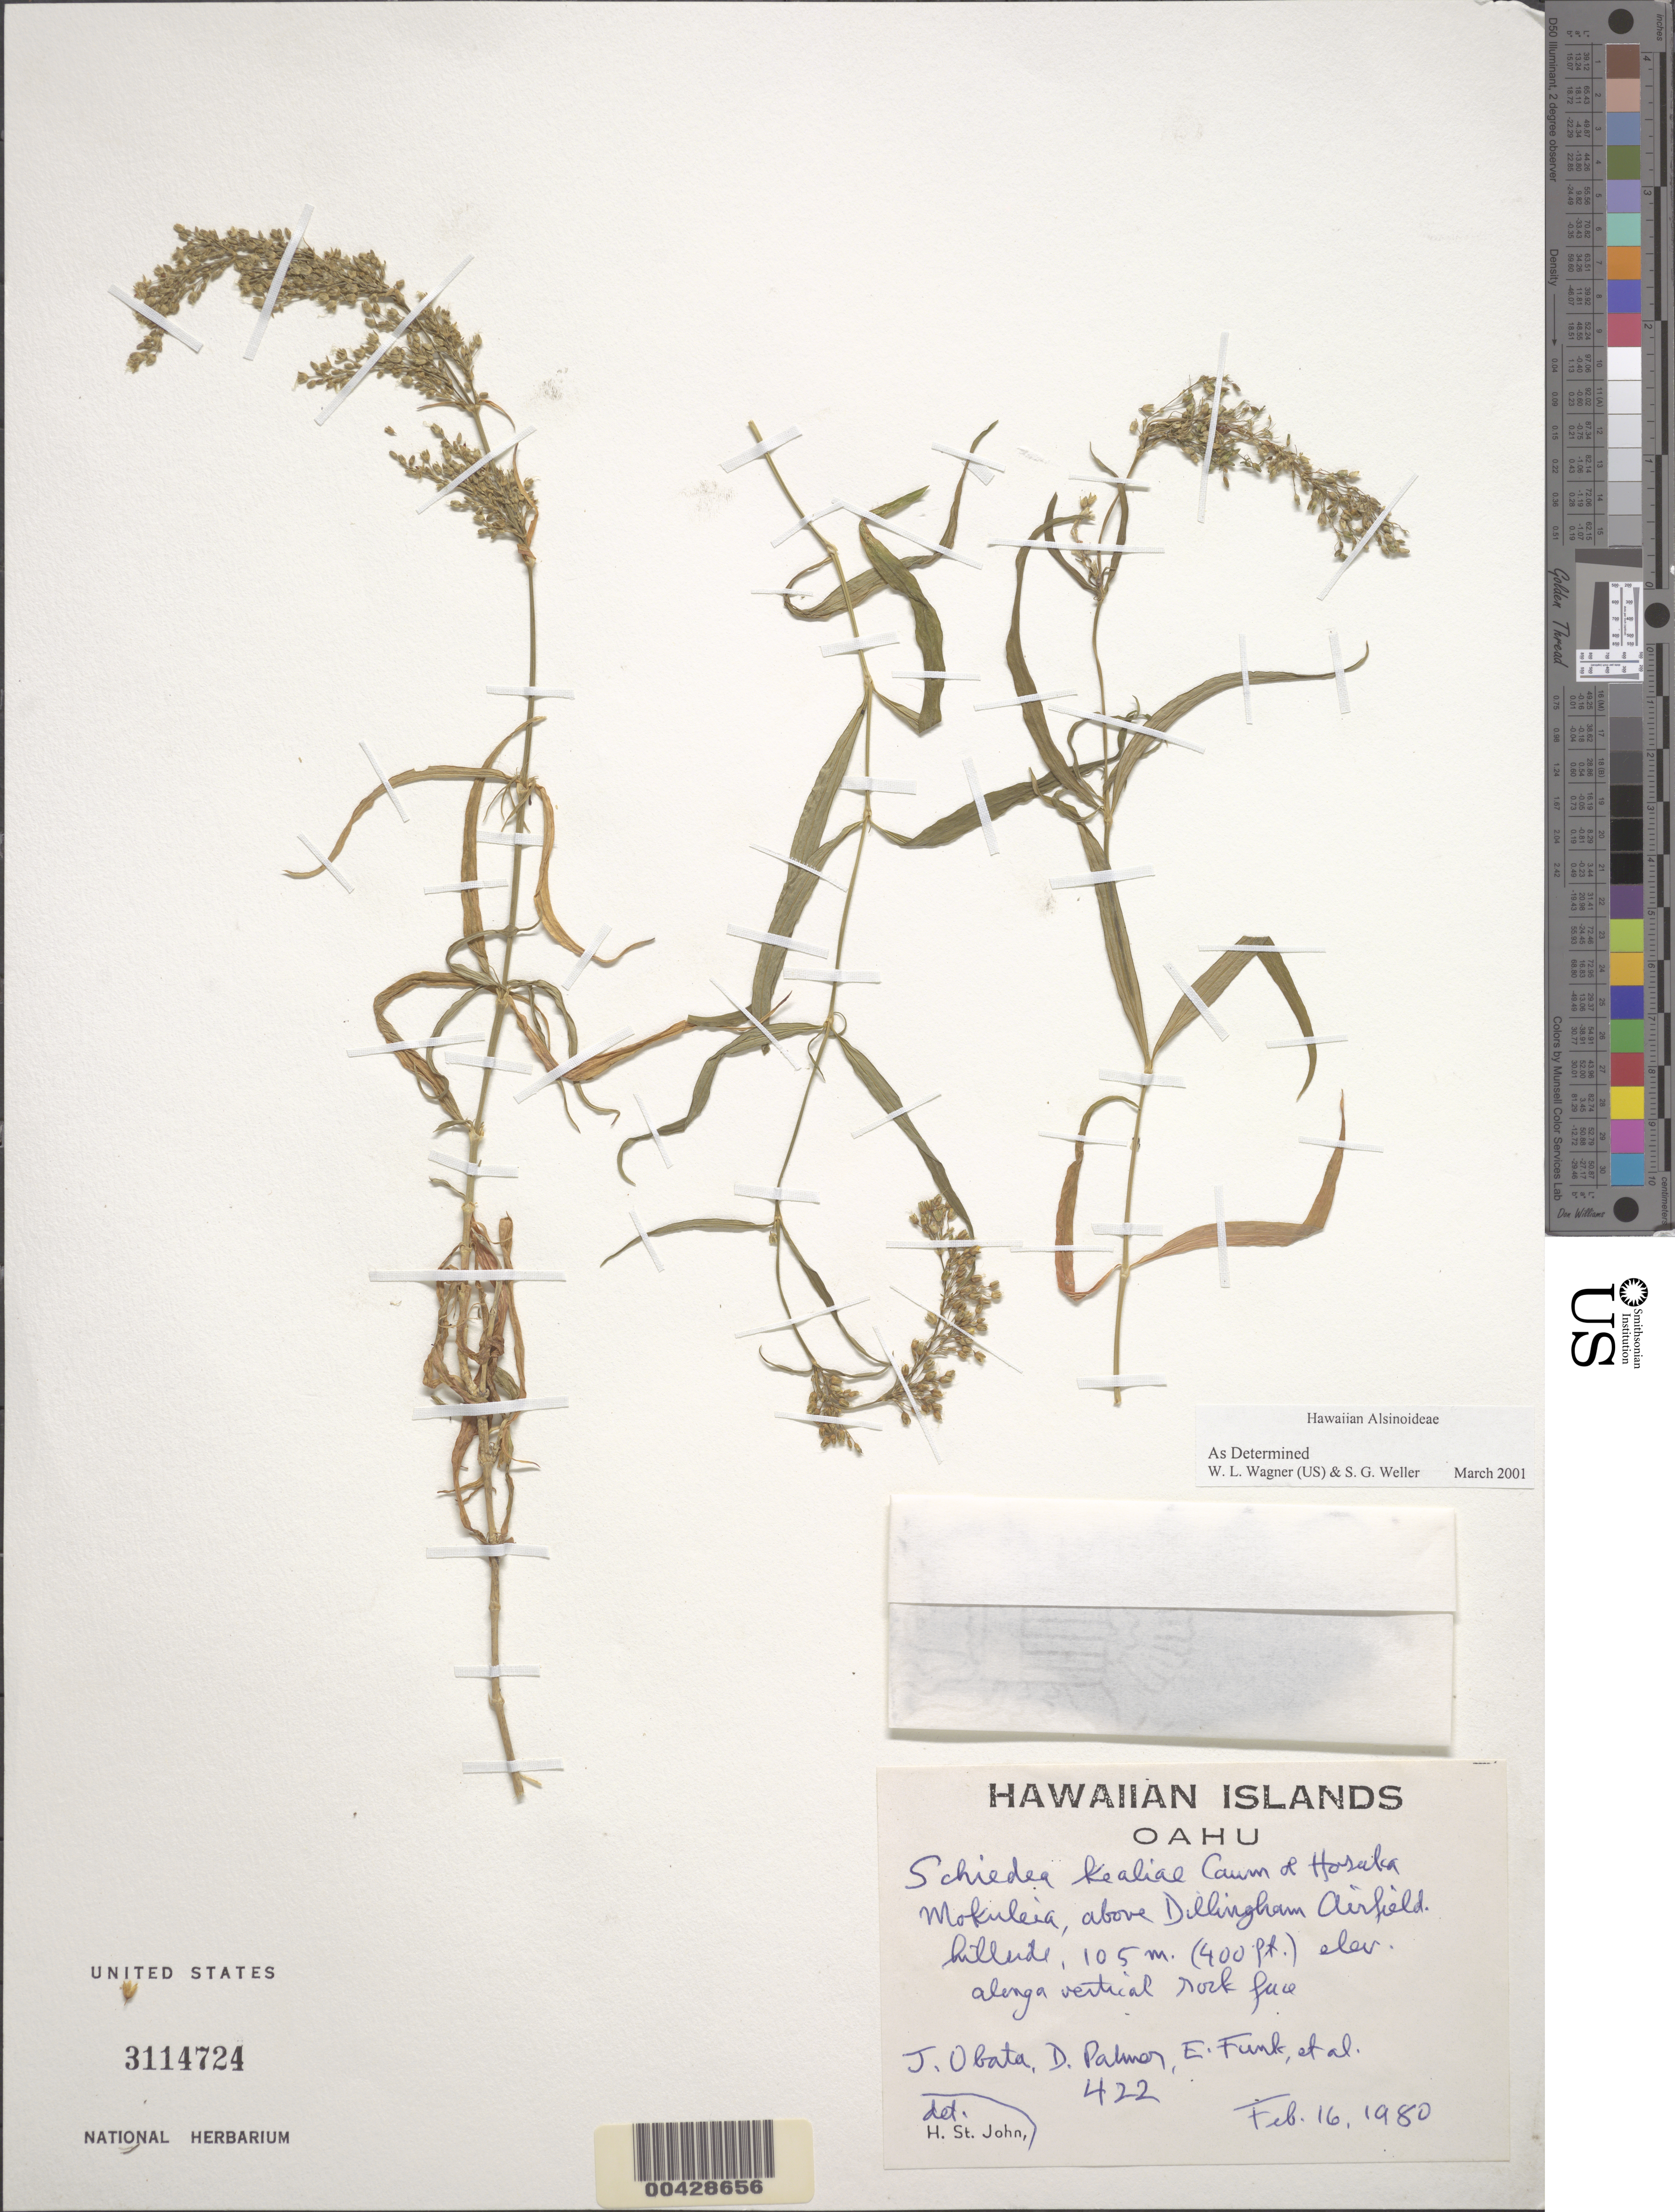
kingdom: Plantae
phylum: Tracheophyta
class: Magnoliopsida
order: Caryophyllales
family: Caryophyllaceae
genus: Schiedea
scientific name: Schiedea kealiae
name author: Caum & Hosaka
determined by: St. John, H.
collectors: J. Obata, D. Palmer & E. Funk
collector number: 422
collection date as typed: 16 Feb 1980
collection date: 1980-02-16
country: United States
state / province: Hawaii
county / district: Honolulu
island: Oahu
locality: Mokuleia, above Dillingham Airfield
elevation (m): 105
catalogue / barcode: US 3114724